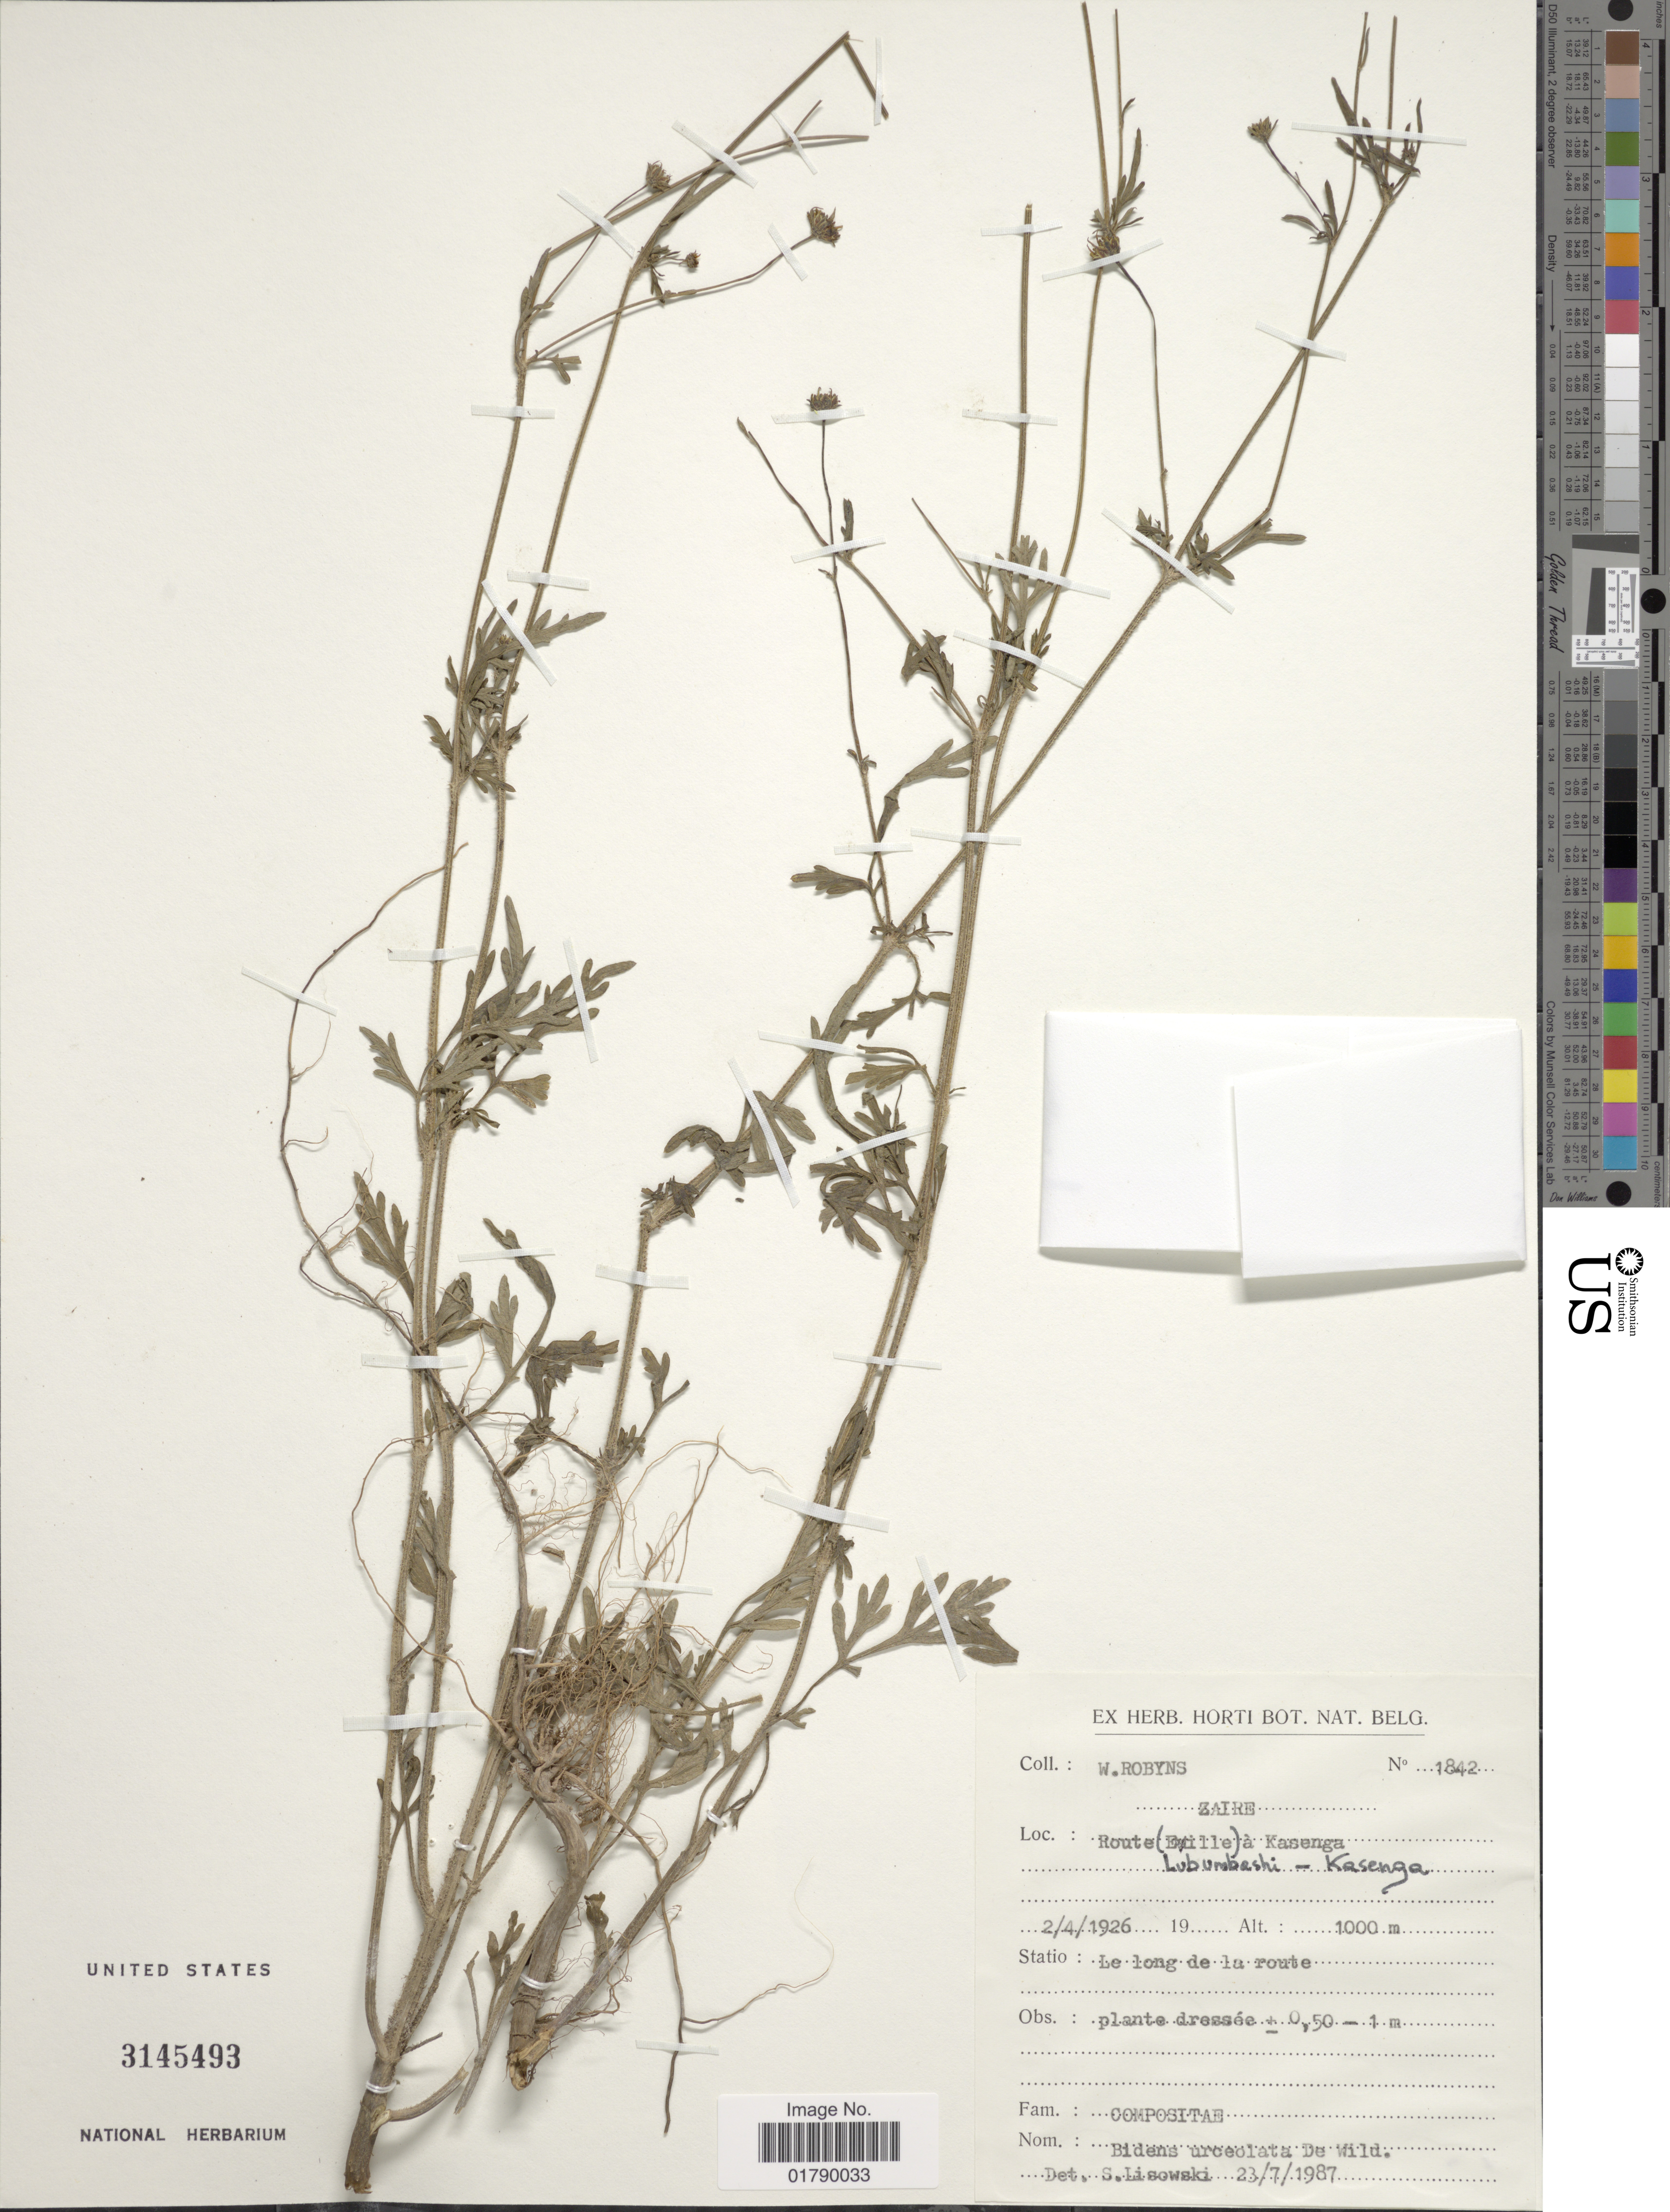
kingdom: Plantae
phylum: Tracheophyta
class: Magnoliopsida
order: Asterales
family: Asteraceae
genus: Bidens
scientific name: Bidens urceolata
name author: De Wild.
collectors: W. Robyns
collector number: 1842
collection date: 1926-04-02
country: Angola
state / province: Zaire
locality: Route (Emille) a Kasenga, Lubumashi - Kasenga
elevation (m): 1000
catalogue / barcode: US 3145493